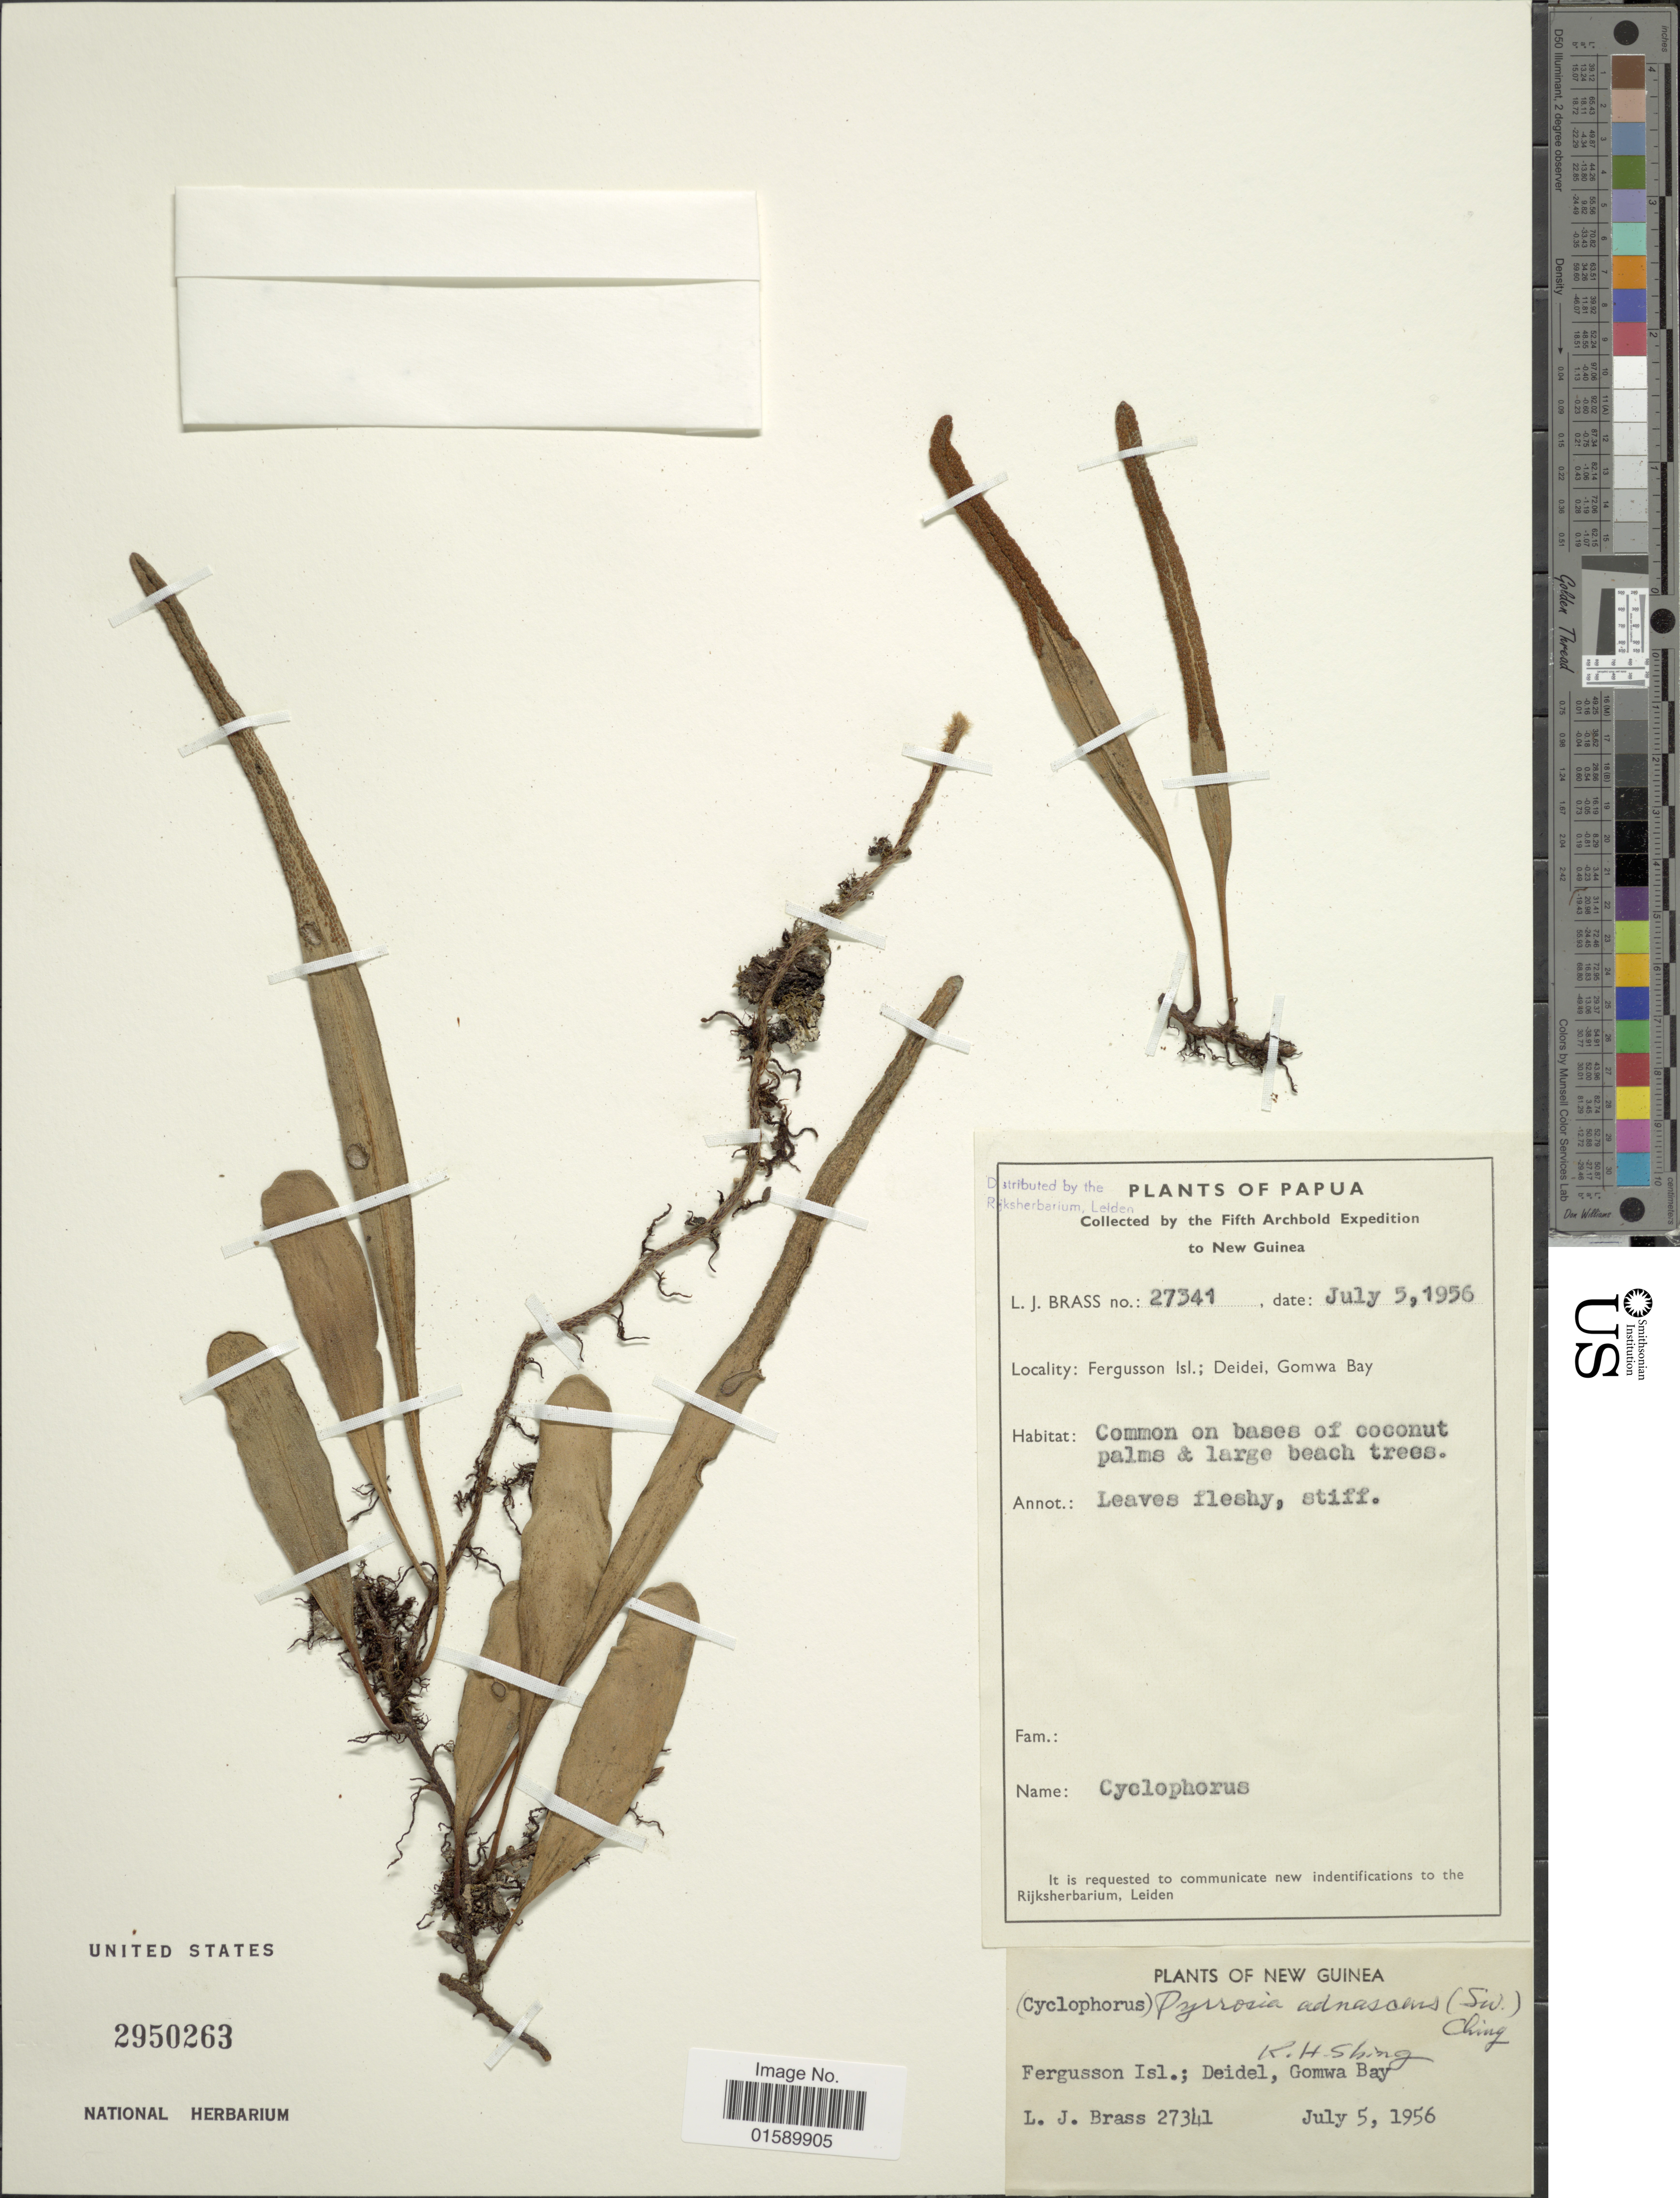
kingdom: Plantae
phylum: Tracheophyta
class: Polypodiopsida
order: Polypodiales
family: Polypodiaceae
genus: Pyrrosia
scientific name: Pyrrosia sp.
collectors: L. J. Brass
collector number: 27341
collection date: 1956-07-05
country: Papua New Guinea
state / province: Milne Bay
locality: Papua, Fergusson Isl., Deidel, Gowma Bay.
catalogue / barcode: US 2950263